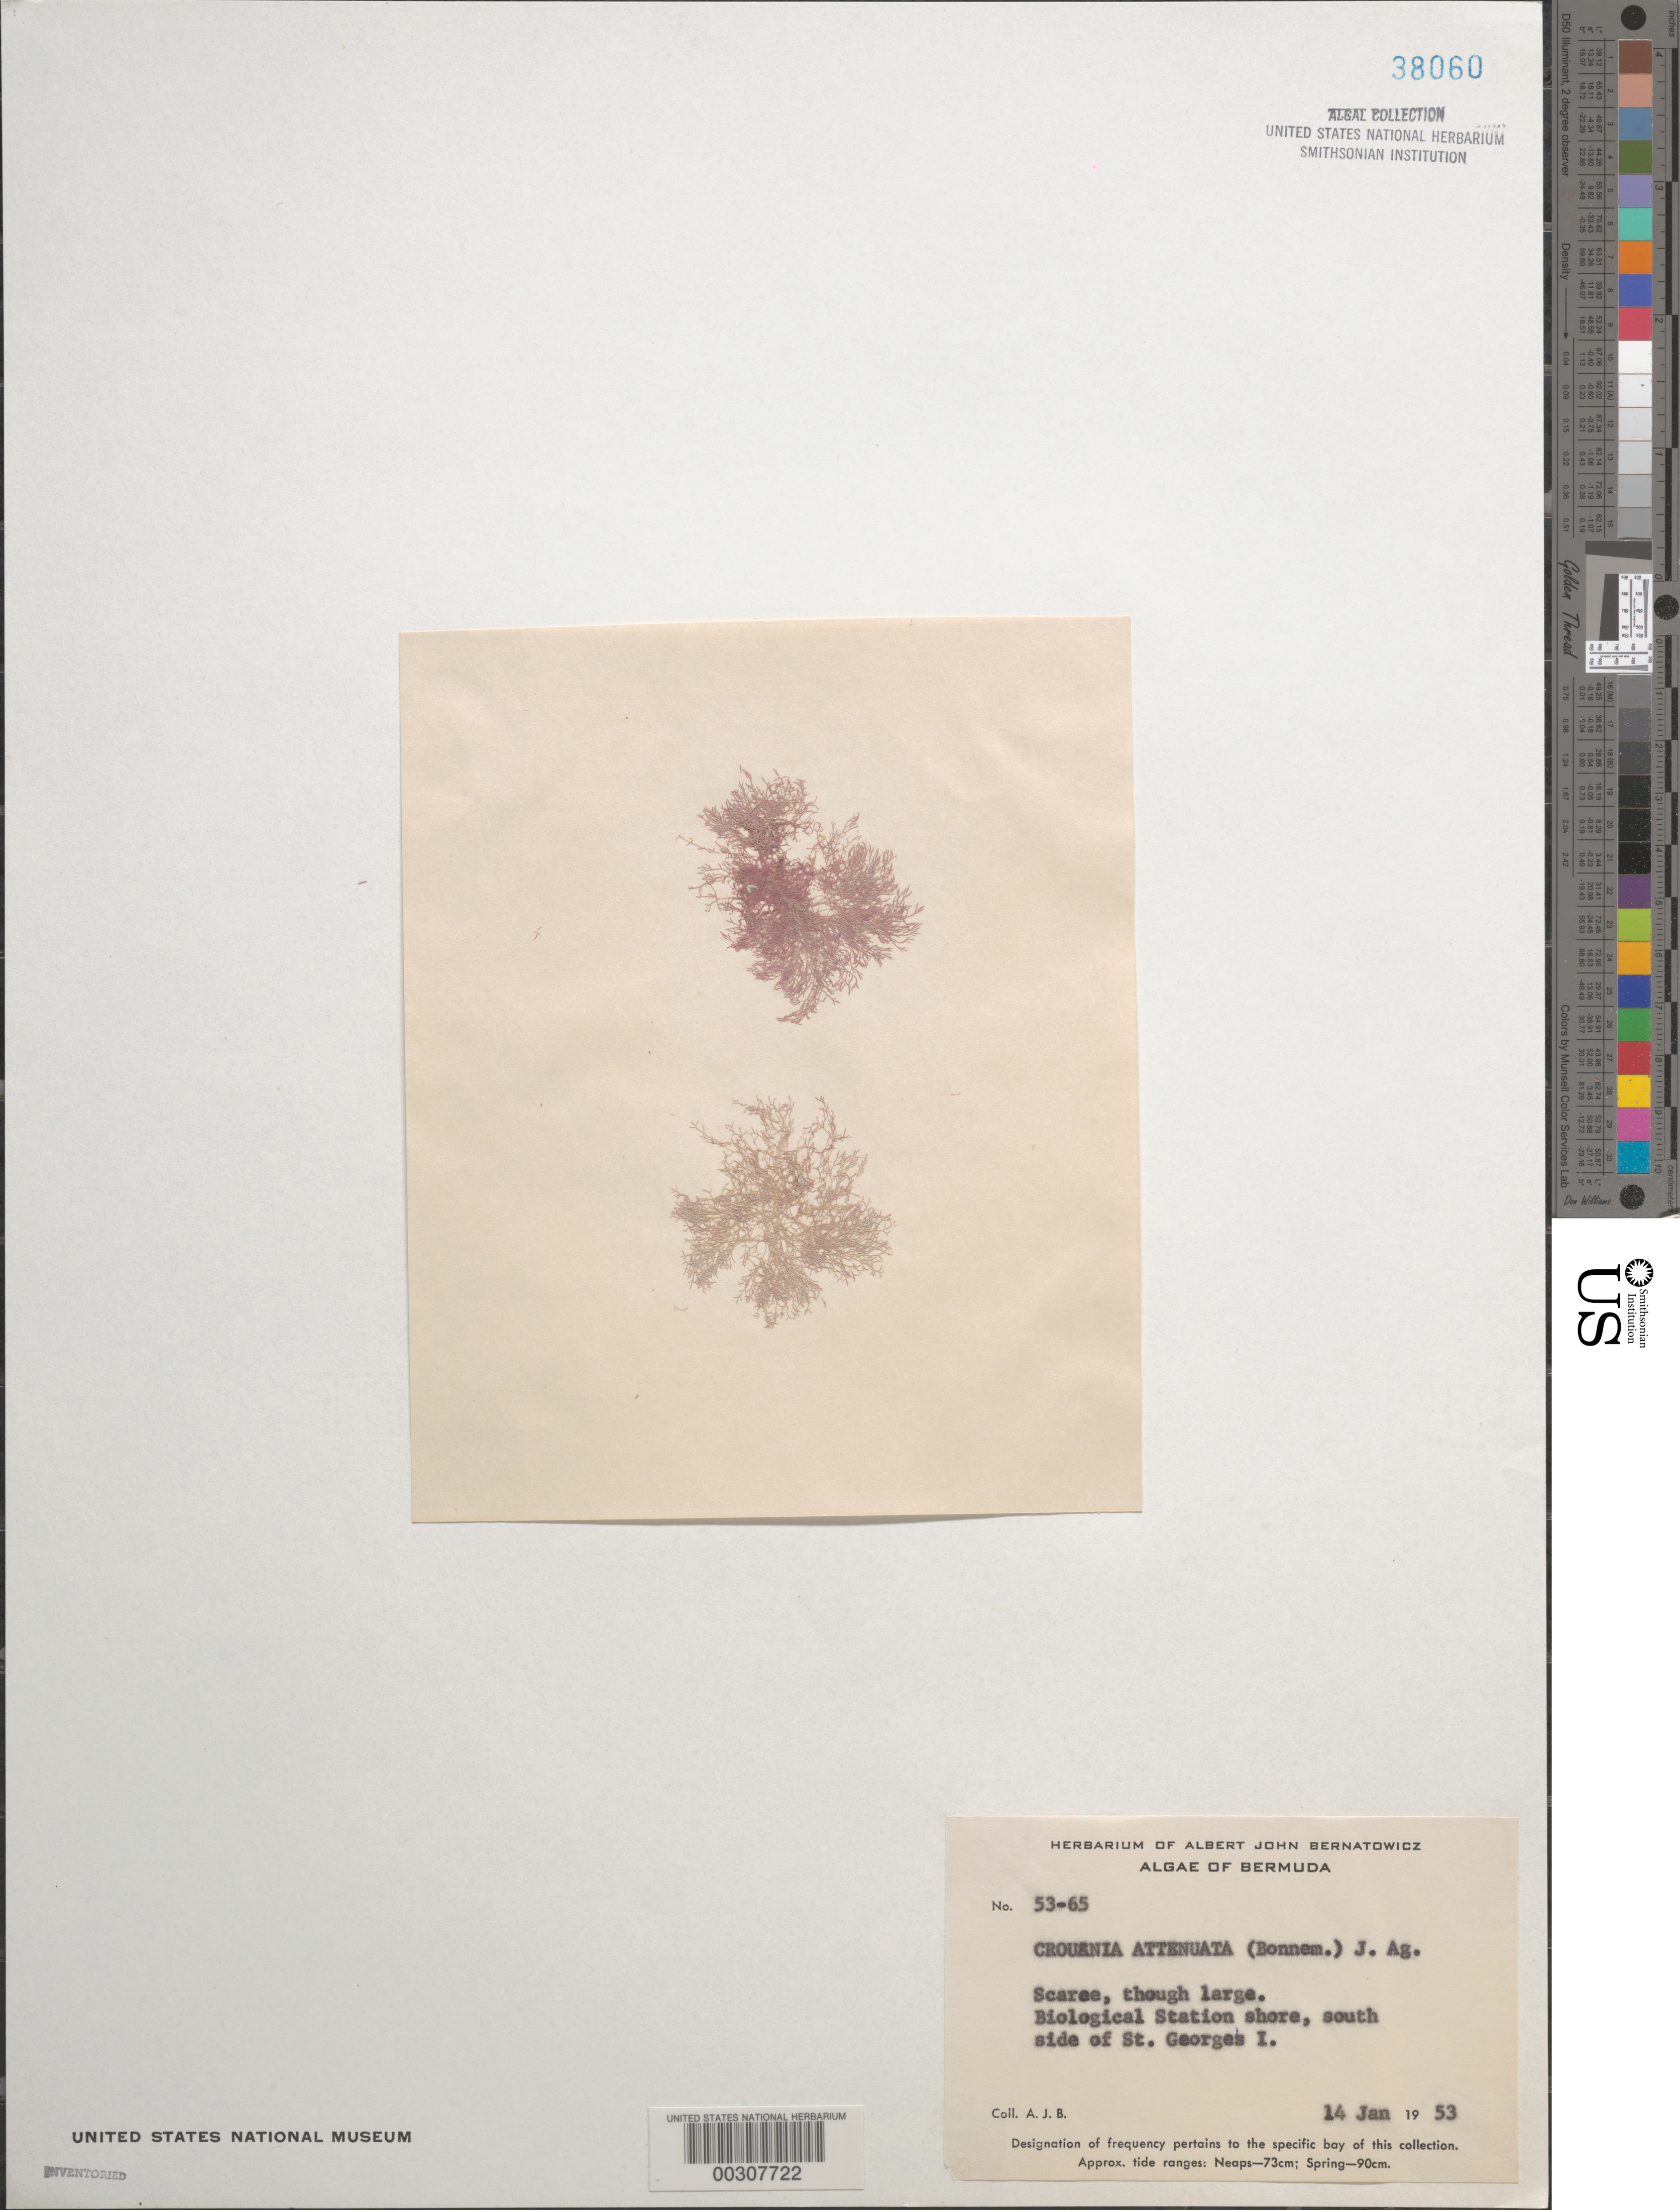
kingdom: Plantae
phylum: Rhodophyta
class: Florideophyceae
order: Ceramiales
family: Callithamniaceae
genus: Crouania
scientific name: Crouania attenuata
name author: (C. Agardh) J. Agardh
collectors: A. Bernatowicz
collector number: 53-65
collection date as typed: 14 Jan 1953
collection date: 1953-01-14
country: Bermuda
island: St. George's Island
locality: Biological Station shore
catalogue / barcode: US 38060